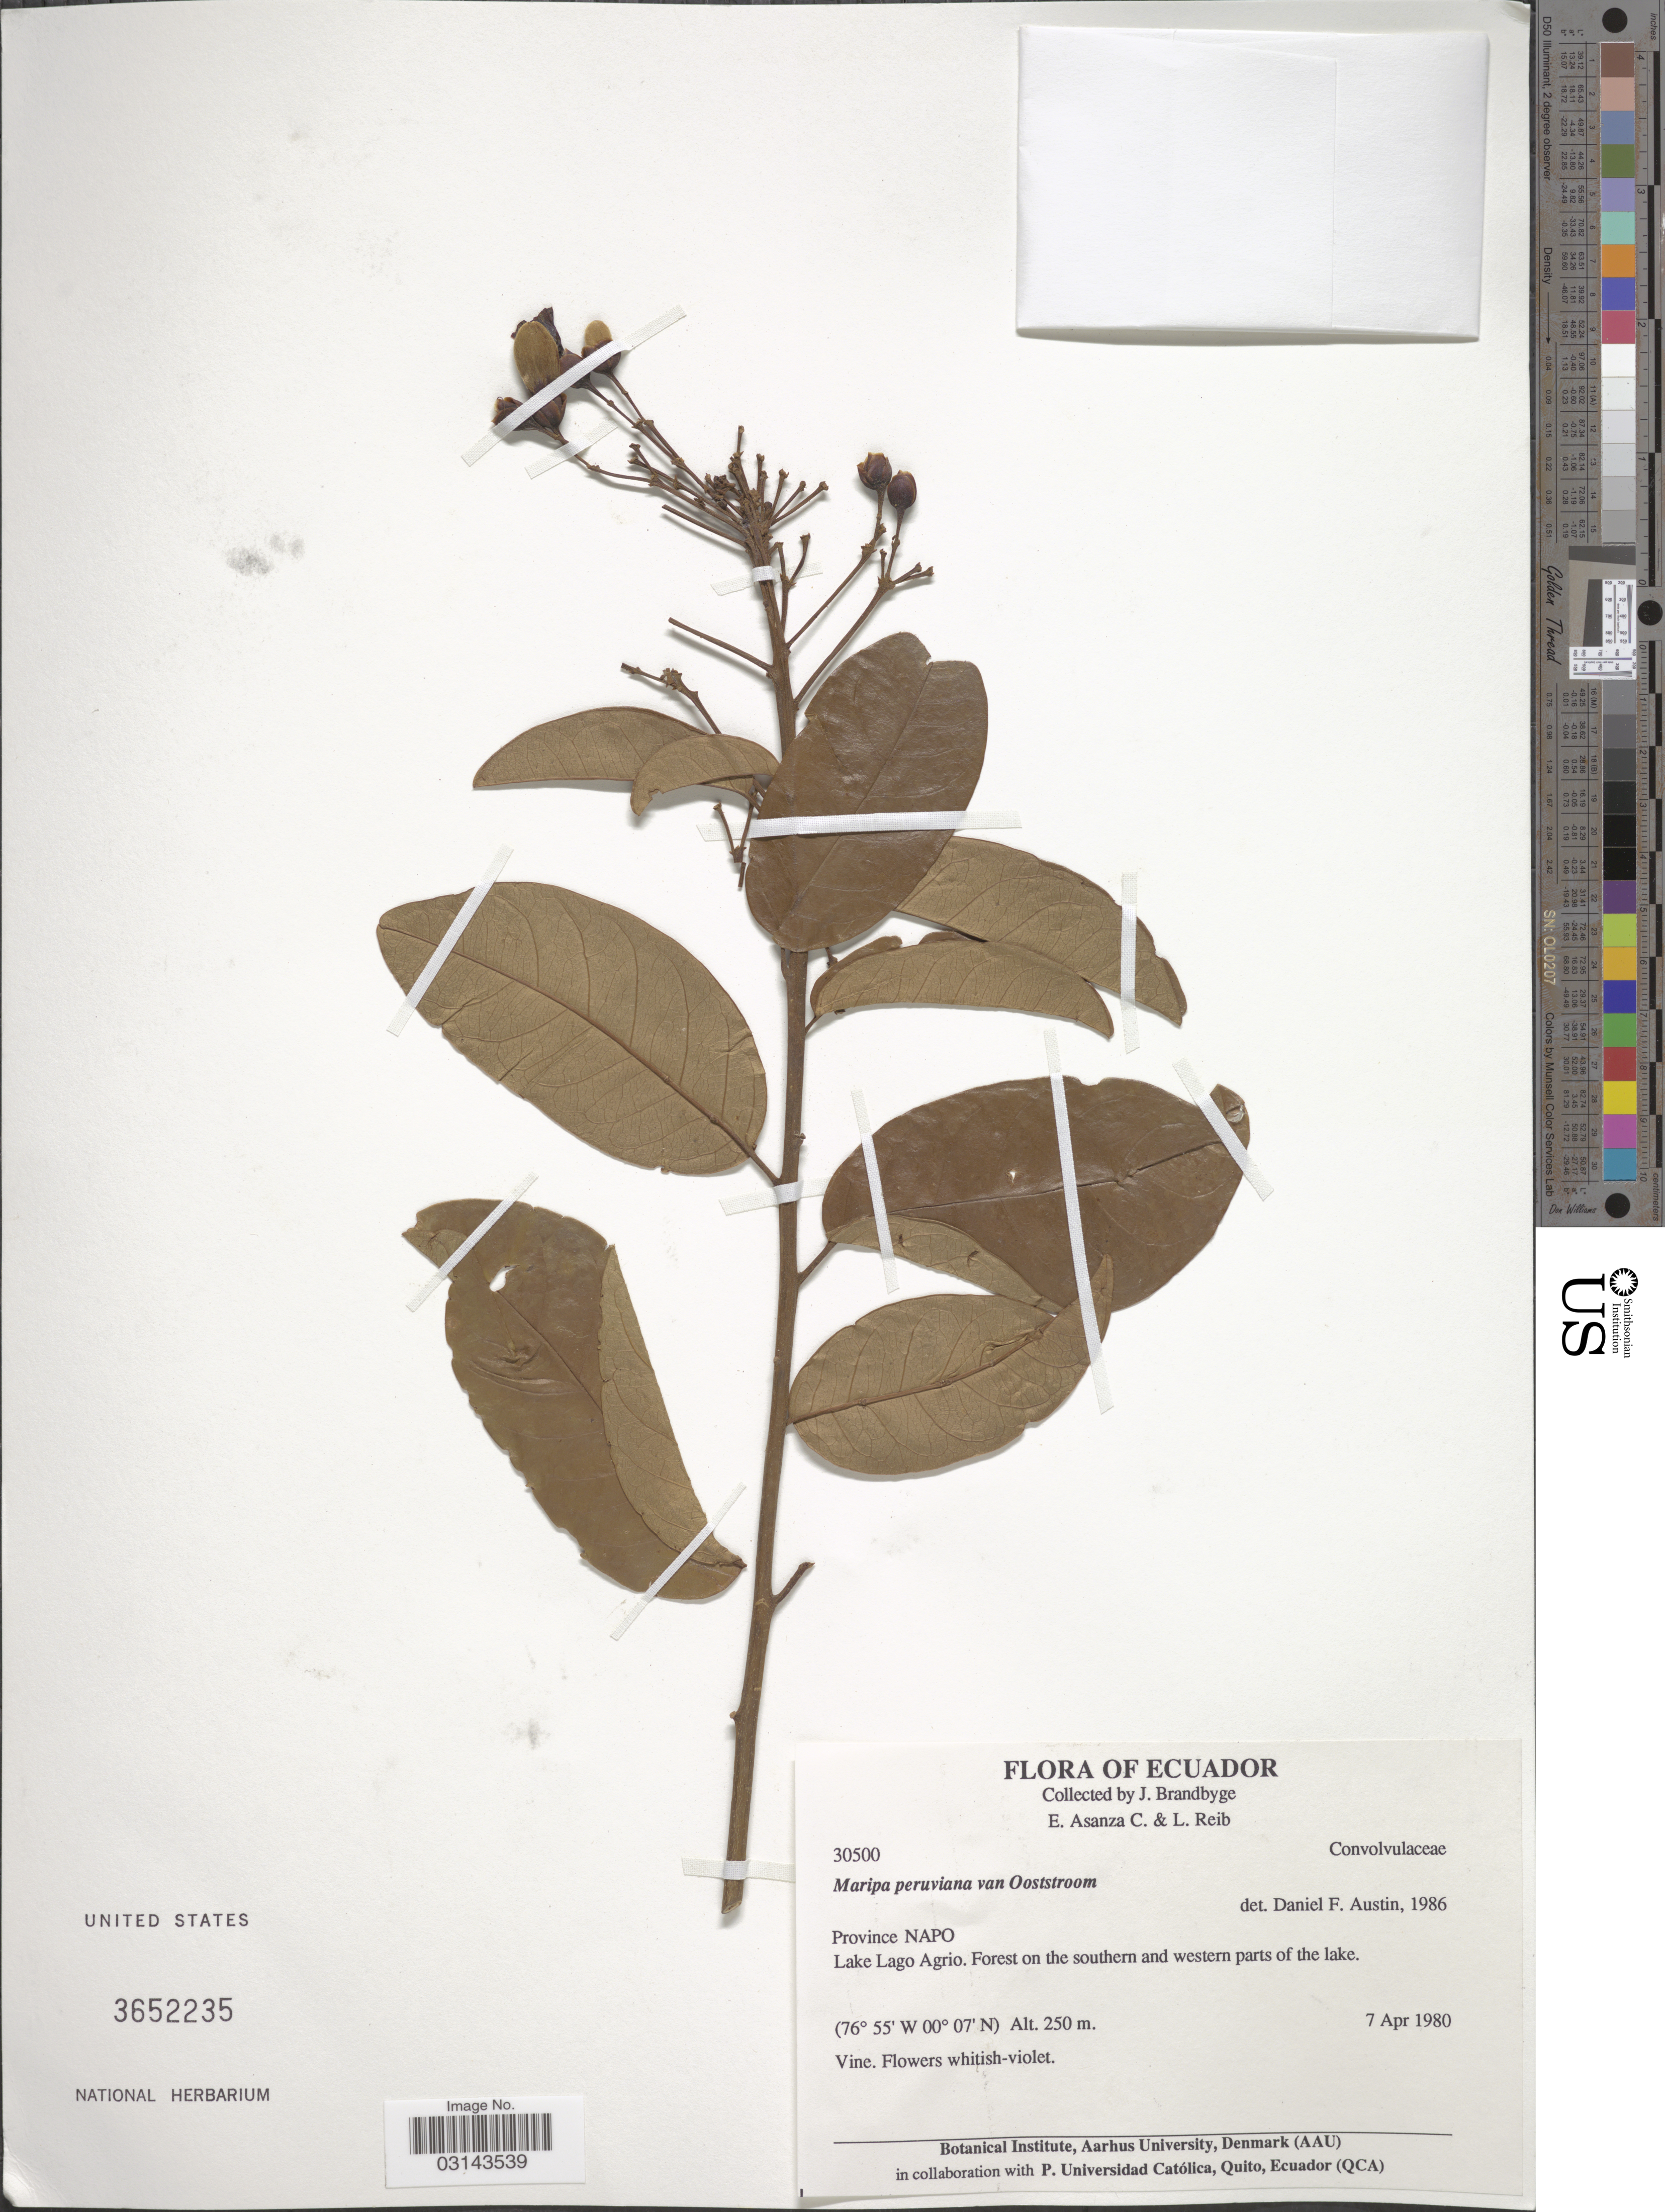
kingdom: Plantae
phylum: Tracheophyta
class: Magnoliopsida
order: Solanales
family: Convolvulaceae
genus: Maripa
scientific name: Maripa peruviana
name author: Ooststr.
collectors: J. Brandbyge, E. Asanza C. & L. Reib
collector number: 30500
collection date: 1980-04-07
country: Ecuador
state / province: Napo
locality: Lake Lago Agrio. Forest on the southern and western parts of the lake.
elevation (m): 250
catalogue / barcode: US 3652235